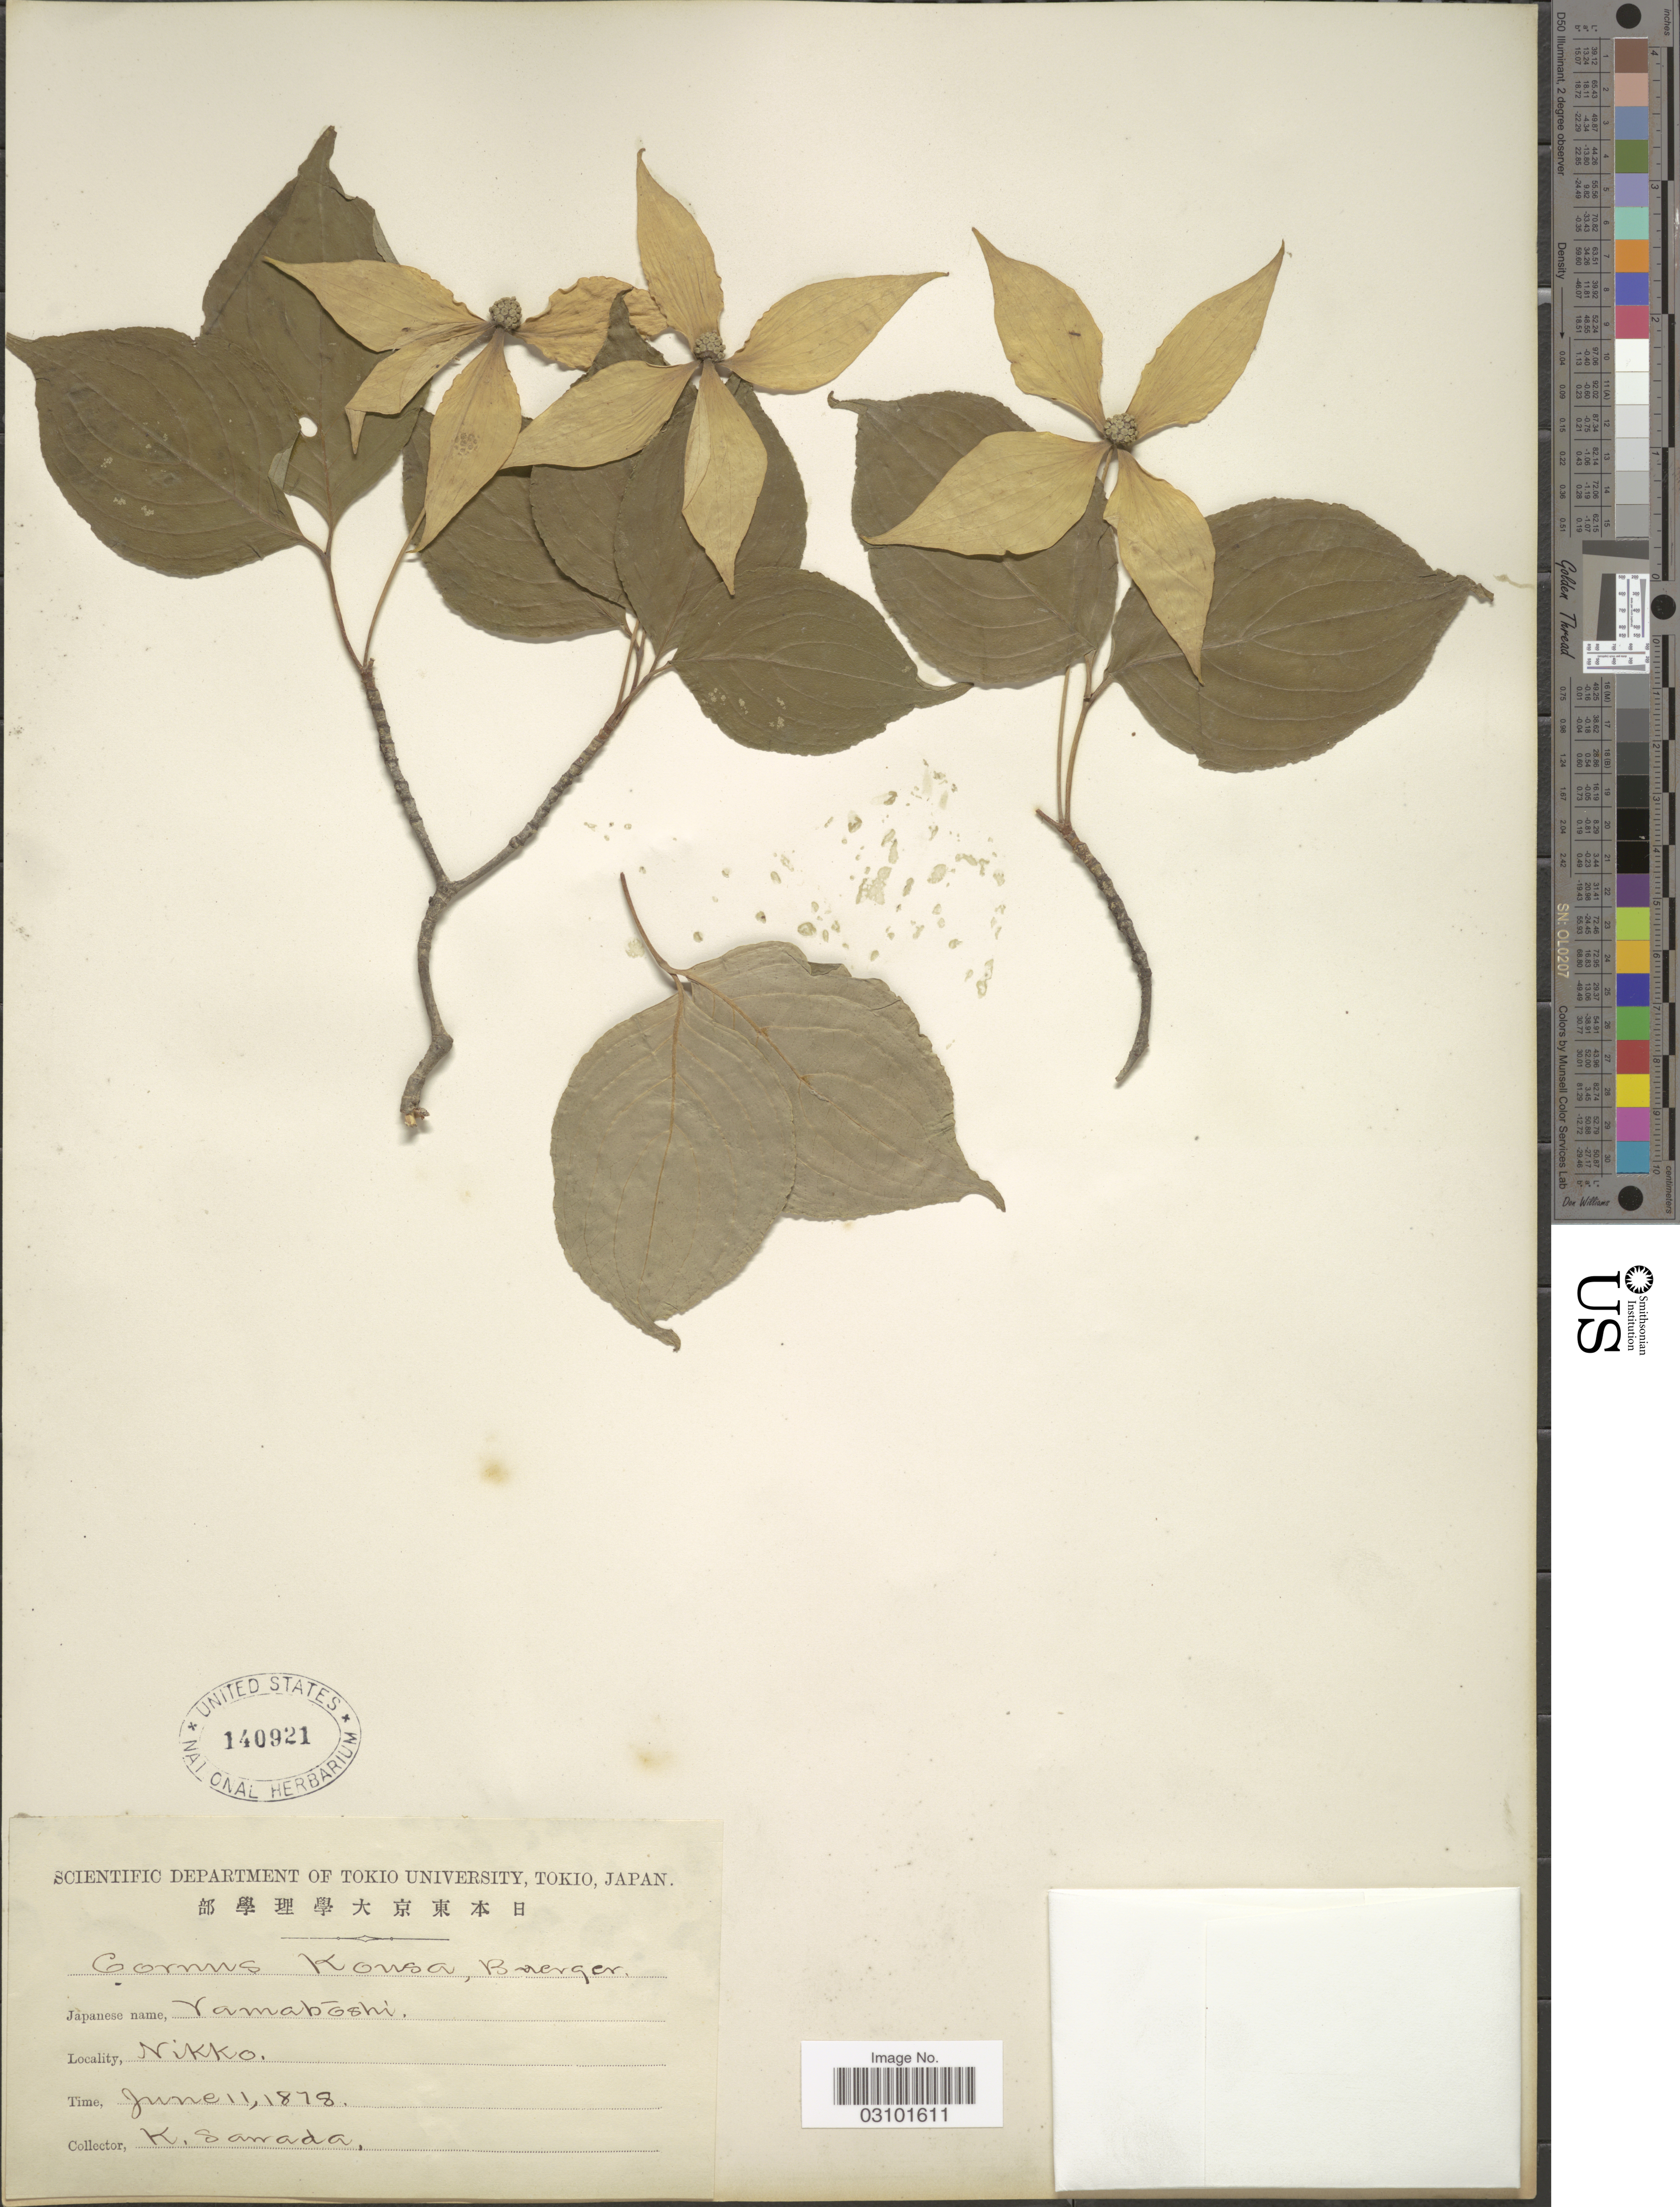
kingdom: Plantae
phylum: Tracheophyta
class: Magnoliopsida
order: Cornales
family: Cornaceae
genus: Cornus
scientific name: Cornus kousa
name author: F. Buerger ex Miq.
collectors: K. Sawada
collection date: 1878-06-11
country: Japan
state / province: Tokyo, Federal City of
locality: Nikko.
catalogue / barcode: US 140921